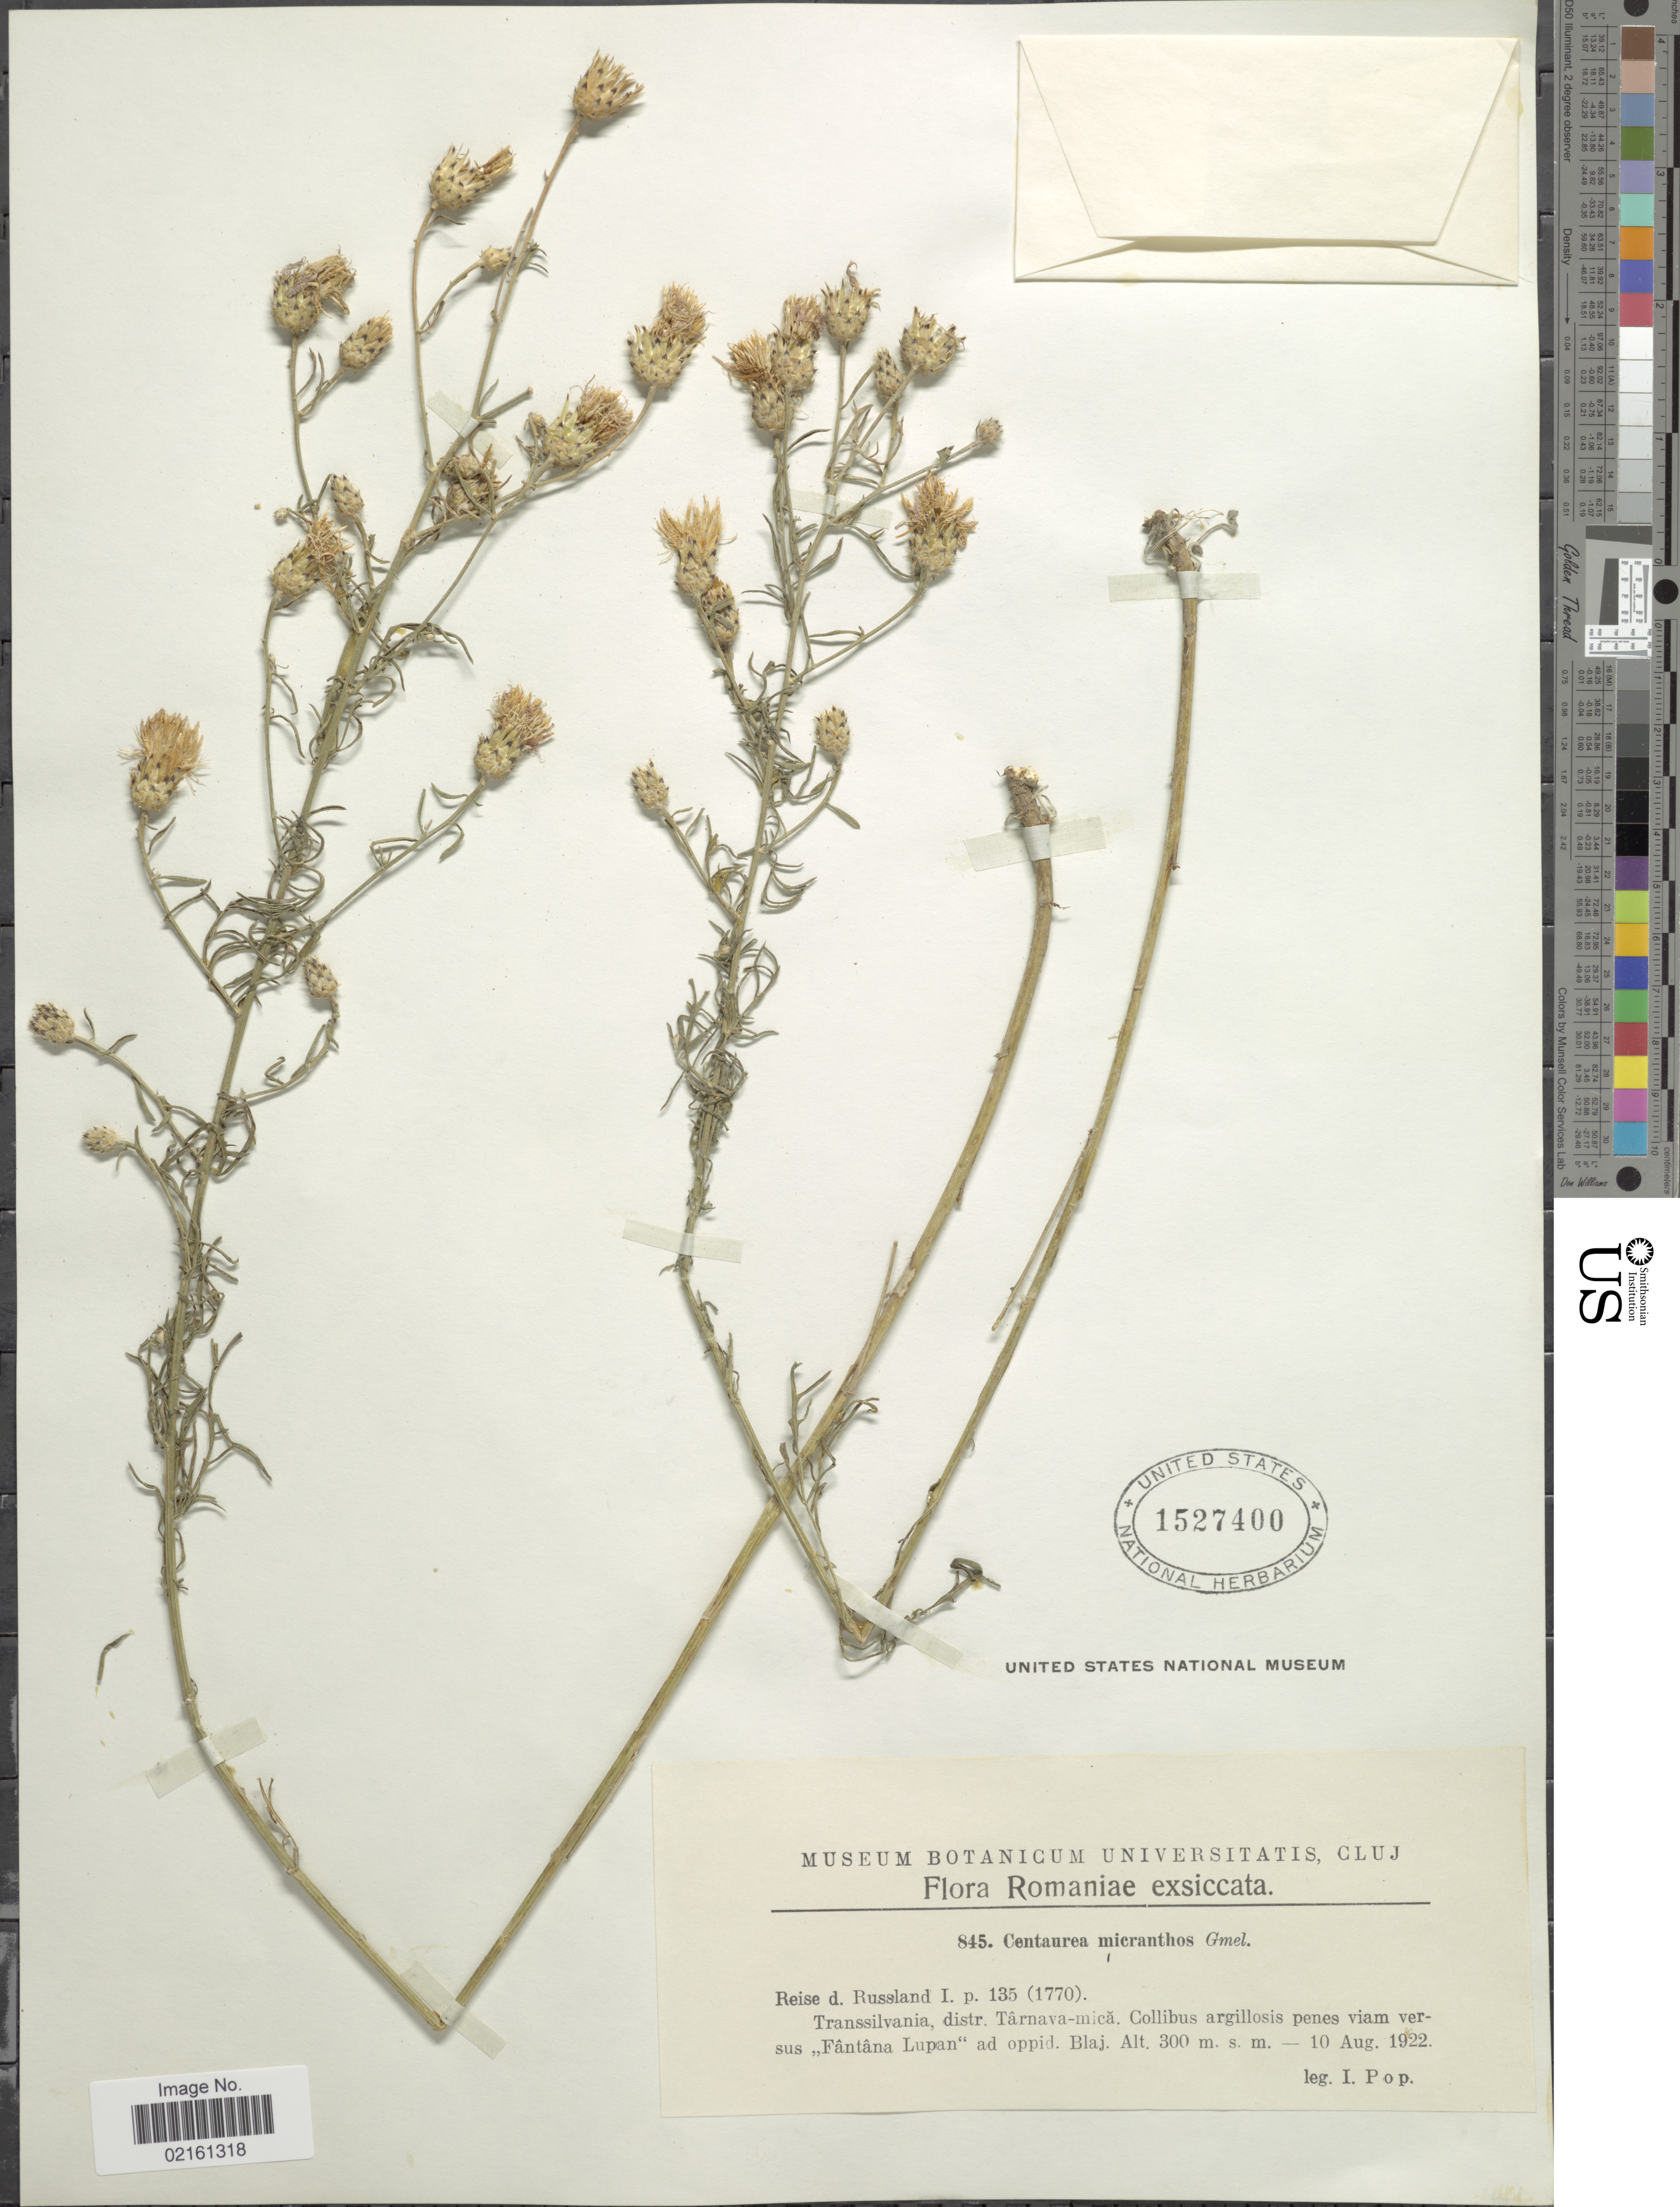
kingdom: Plantae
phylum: Tracheophyta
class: Magnoliopsida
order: Asterales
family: Asteraceae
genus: Centaurea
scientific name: Centaurea micranthos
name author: J.F. Gmel.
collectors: I. Pop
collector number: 845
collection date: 1922-08-10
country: Romania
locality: Transsilvania, distr. Tarnava-mica, Fantana Lupan ad oppid. Blaj.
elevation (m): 300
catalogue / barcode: US 1527400